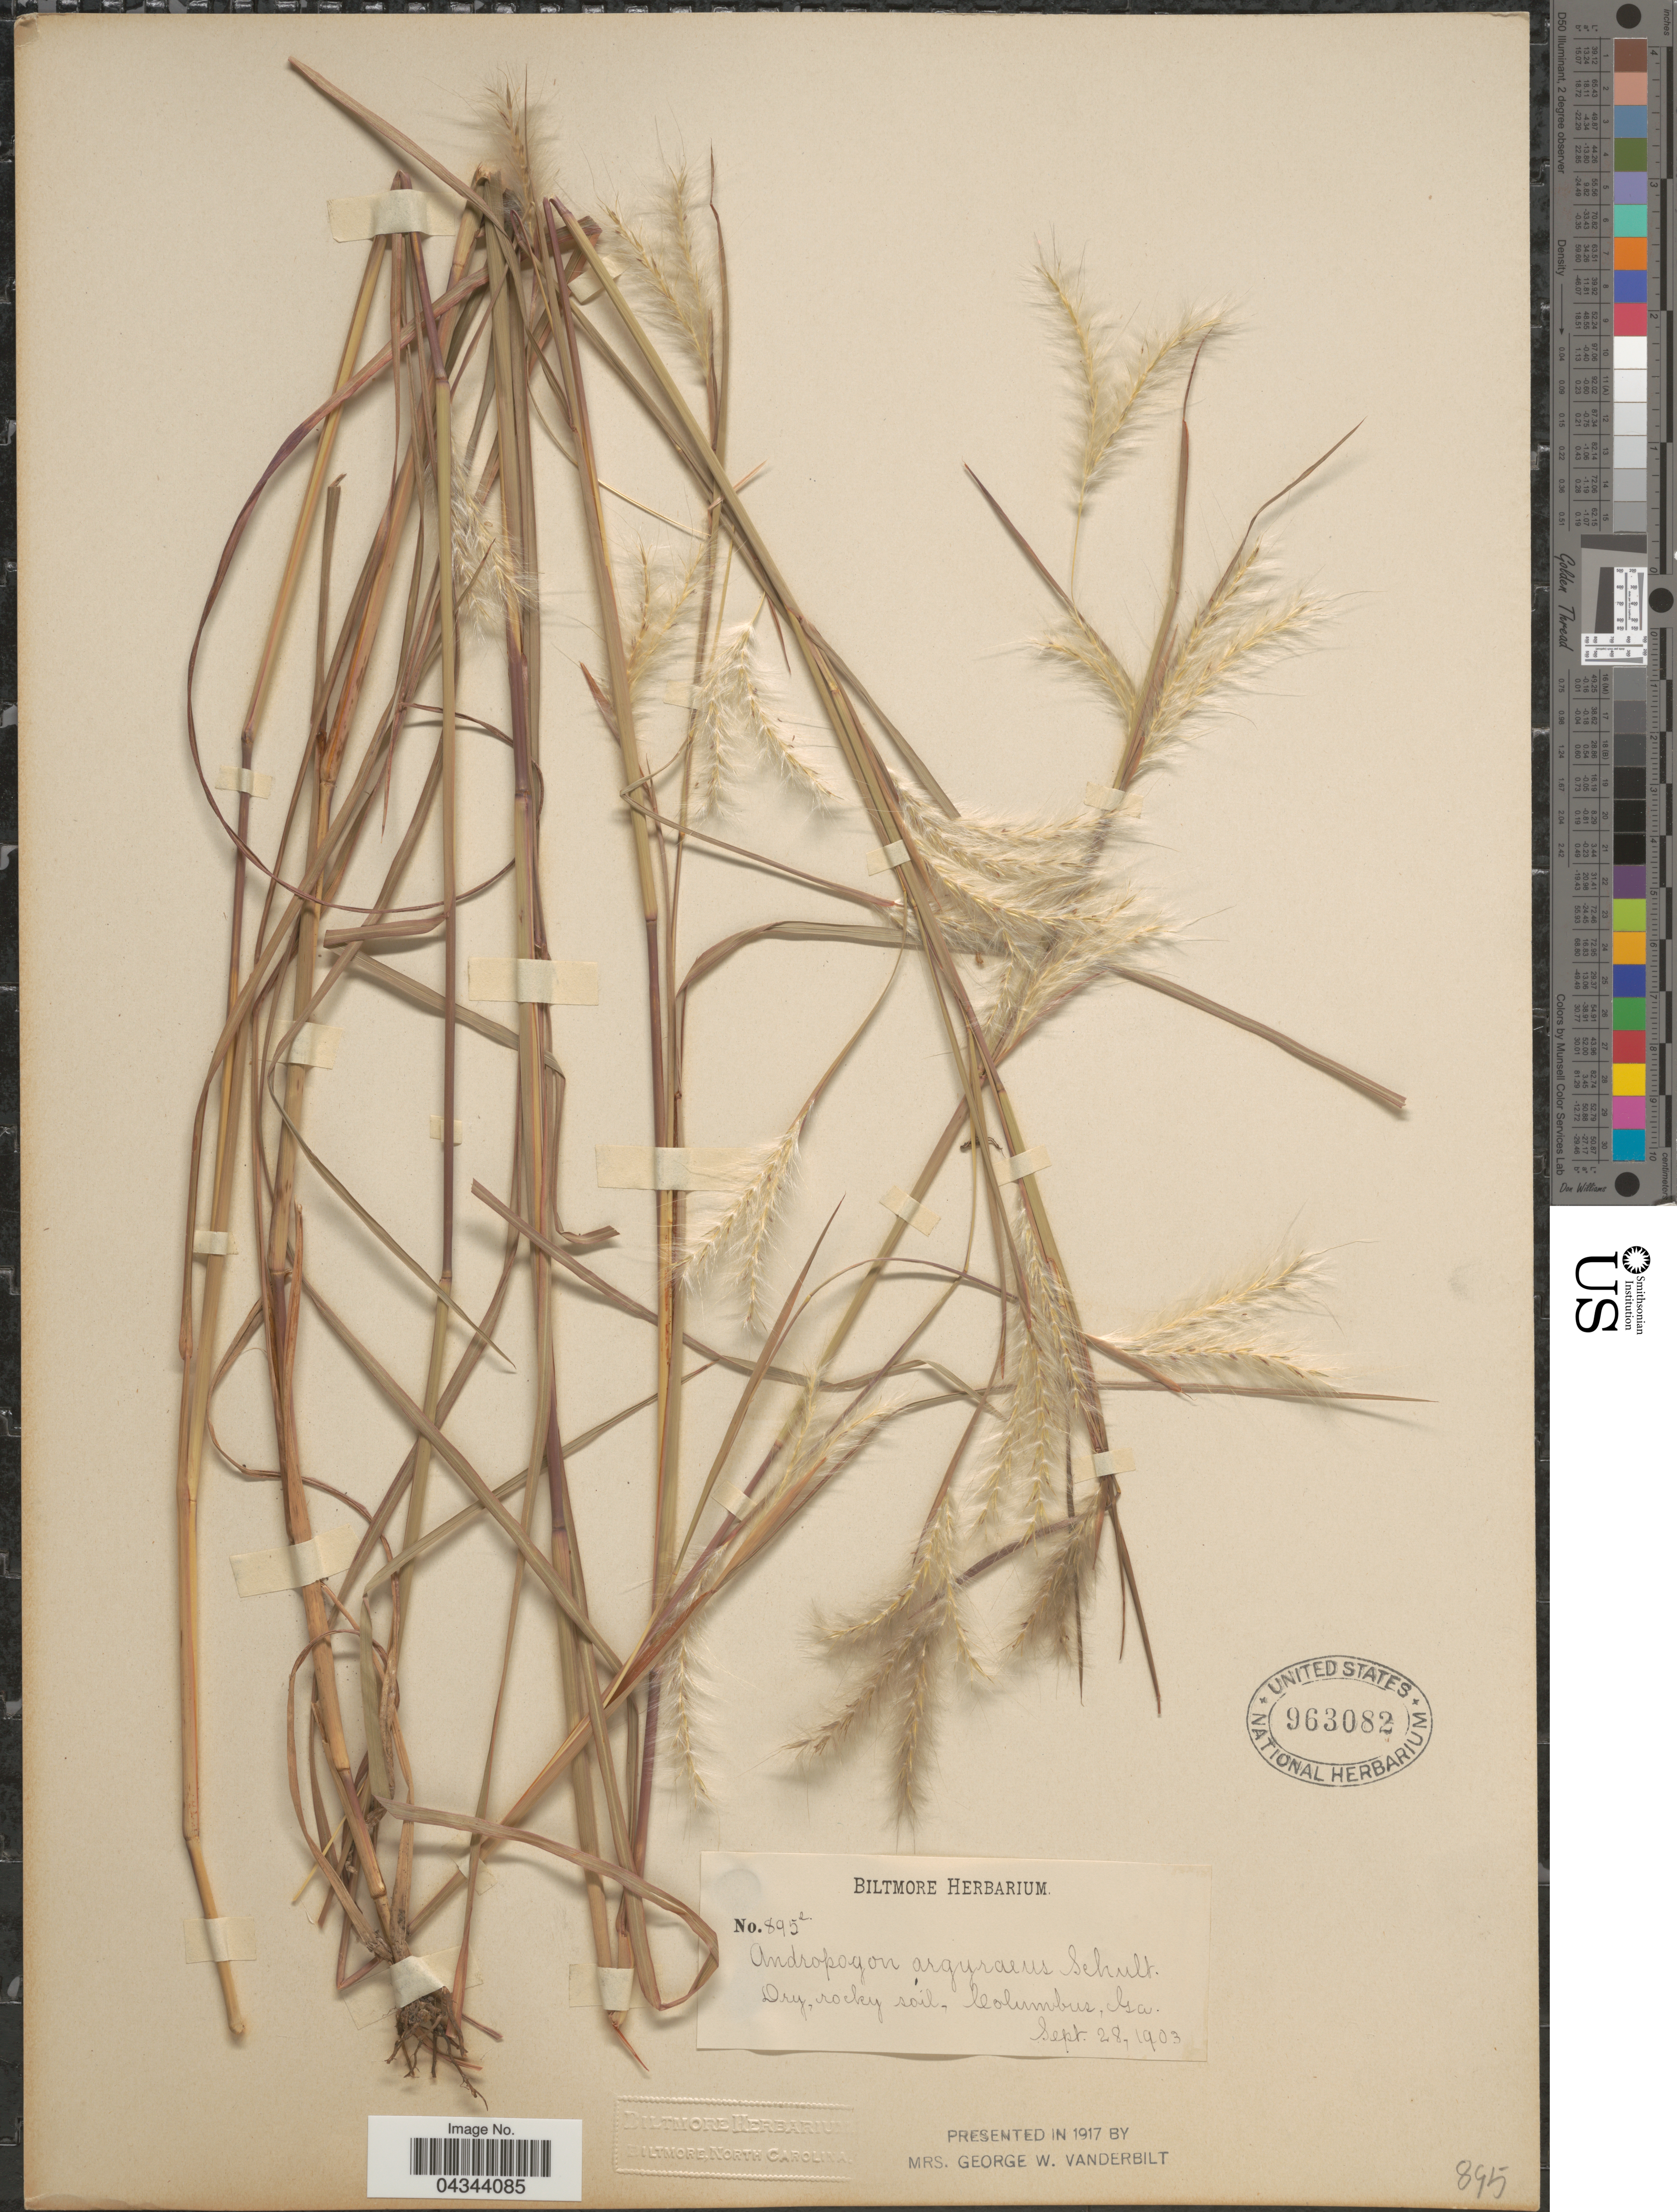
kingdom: Plantae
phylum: Tracheophyta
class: Liliopsida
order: Poales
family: Poaceae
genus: Andropogon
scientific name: Andropogon ternarius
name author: Michx.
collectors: ex herb. Biltmore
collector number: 895e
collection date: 1903-09-28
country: United States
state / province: Georgia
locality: Columbus.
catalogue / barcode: US 963082